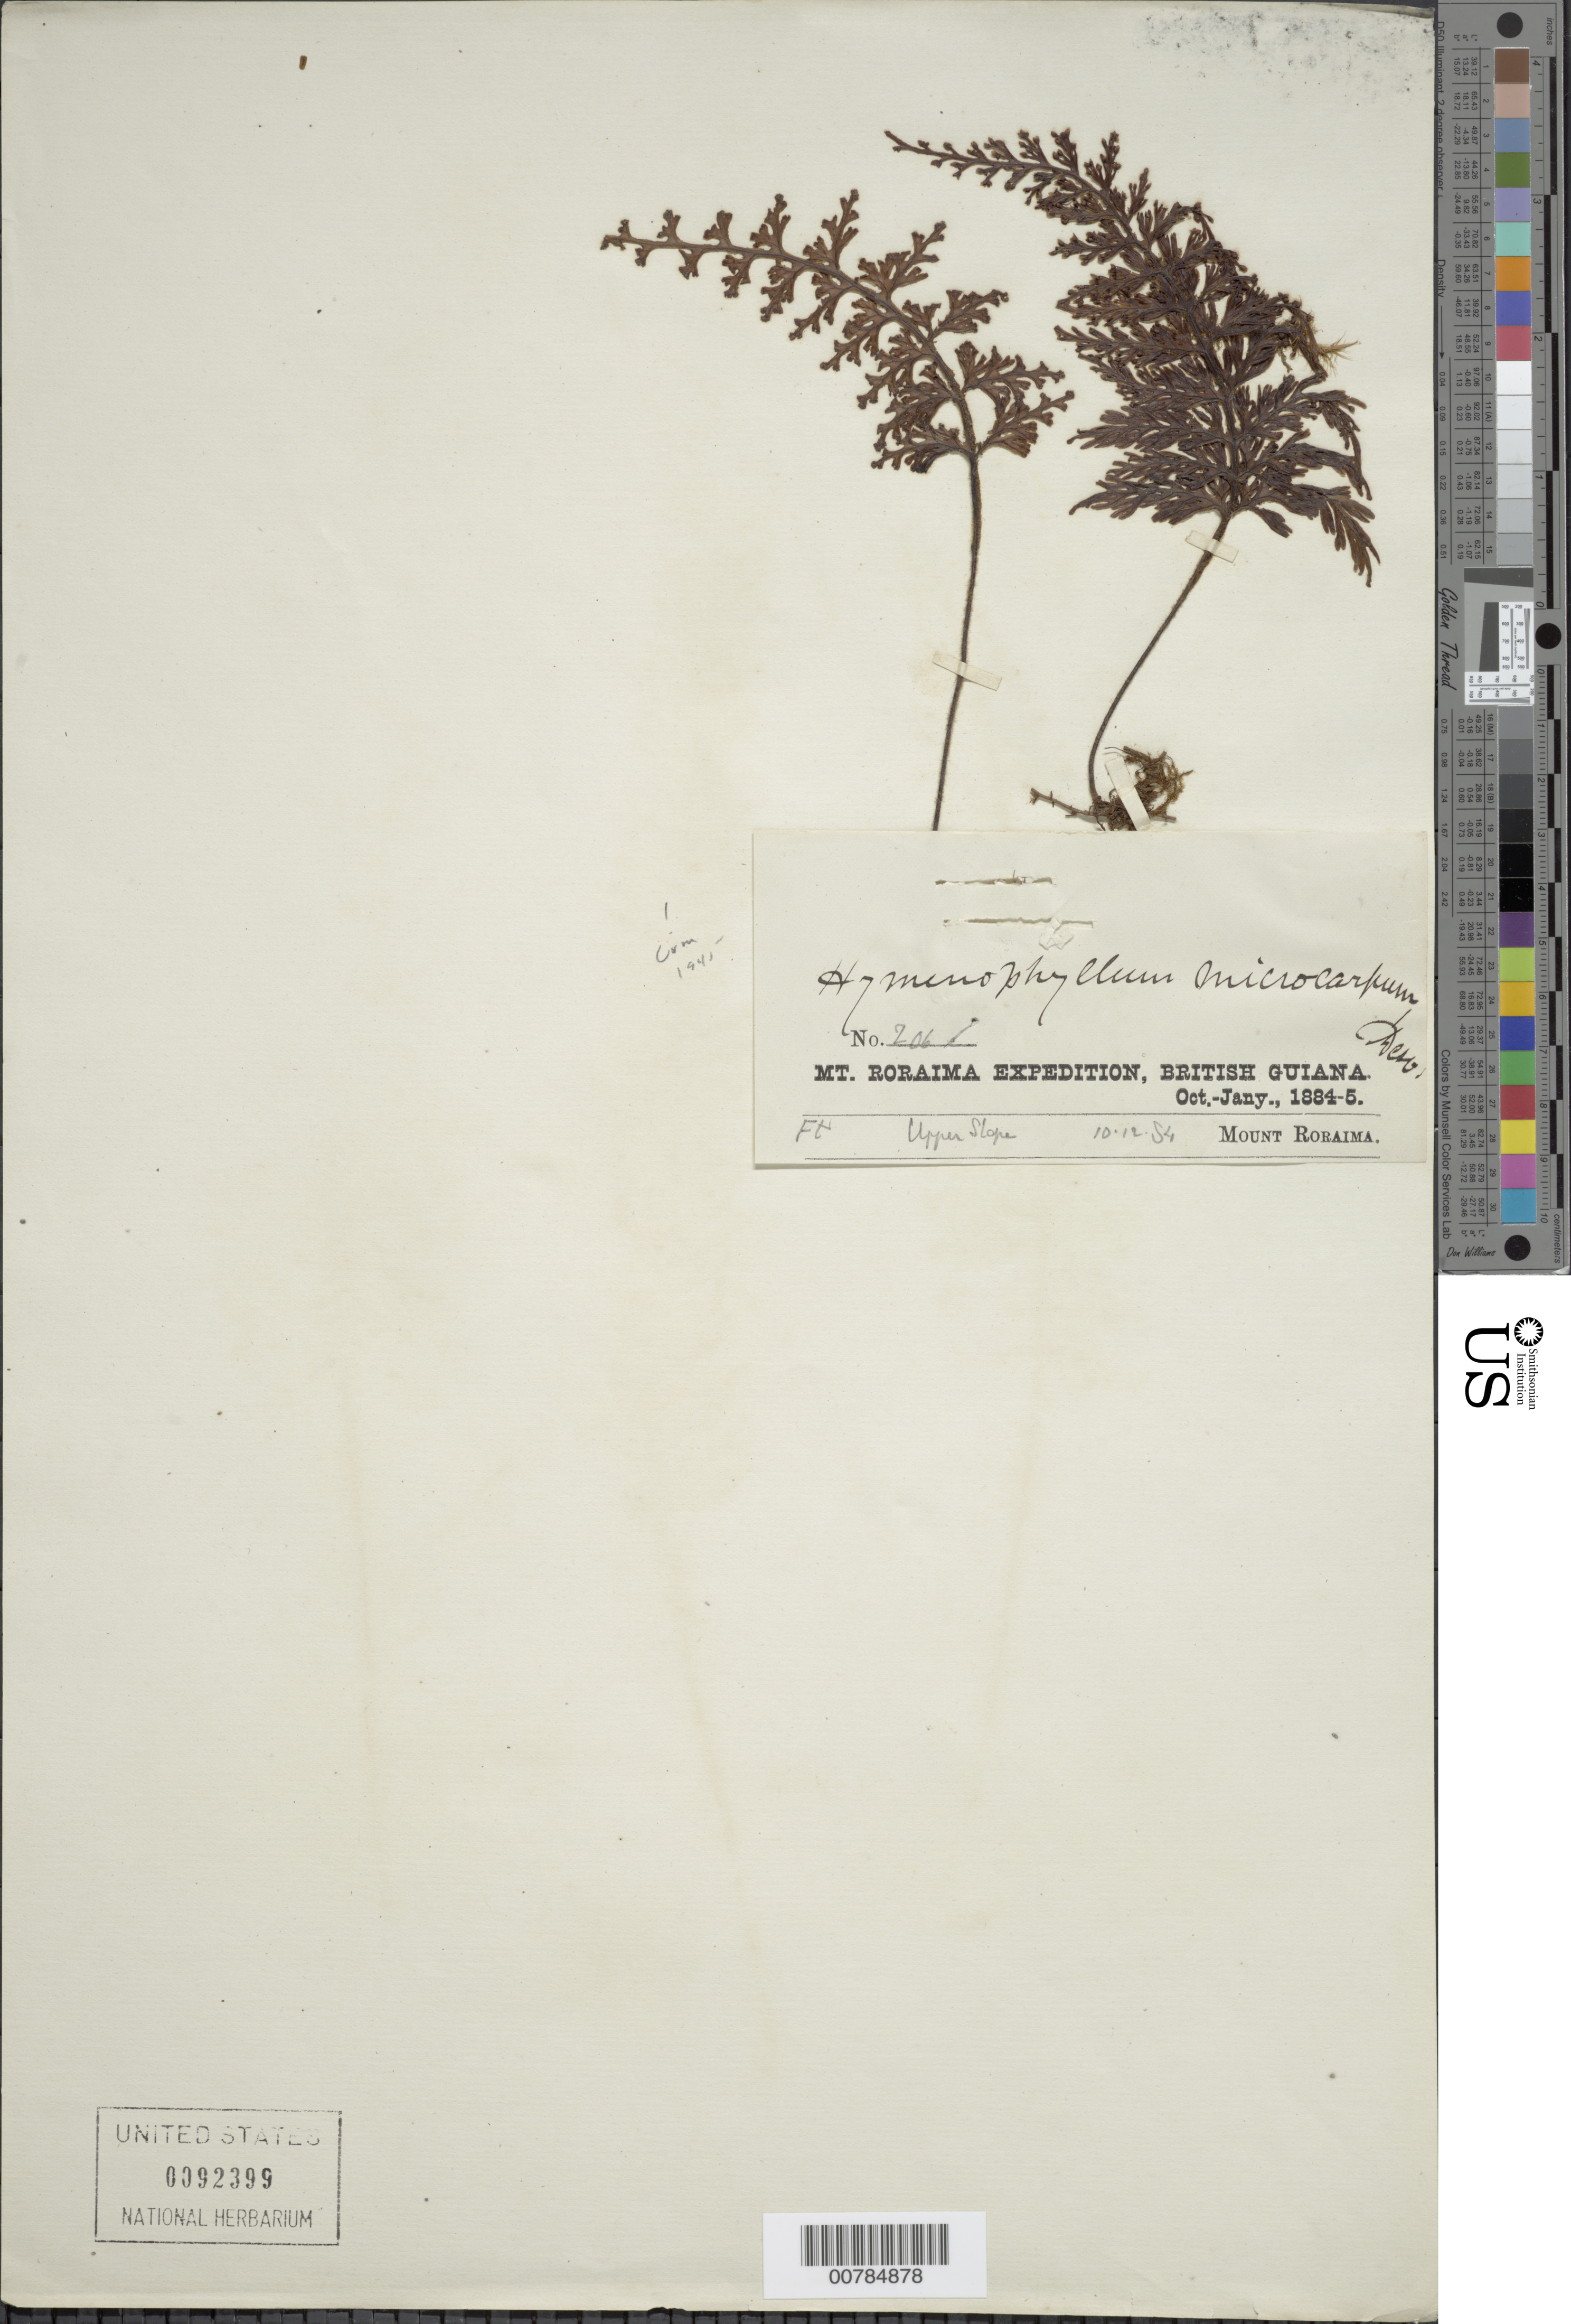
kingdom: Plantae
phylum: Tracheophyta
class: Polypodiopsida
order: Hymenophyllales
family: Hymenophyllaceae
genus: Hymenophyllum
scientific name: Hymenophyllum microcarpum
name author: (Desv.) Lellinger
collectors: E. F. im Thurn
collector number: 206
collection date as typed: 10 December 1884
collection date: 1884-12-10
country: Guyana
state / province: Cuyuni-Mazaruni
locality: Mt. Roraima, upper slope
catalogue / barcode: US 92399